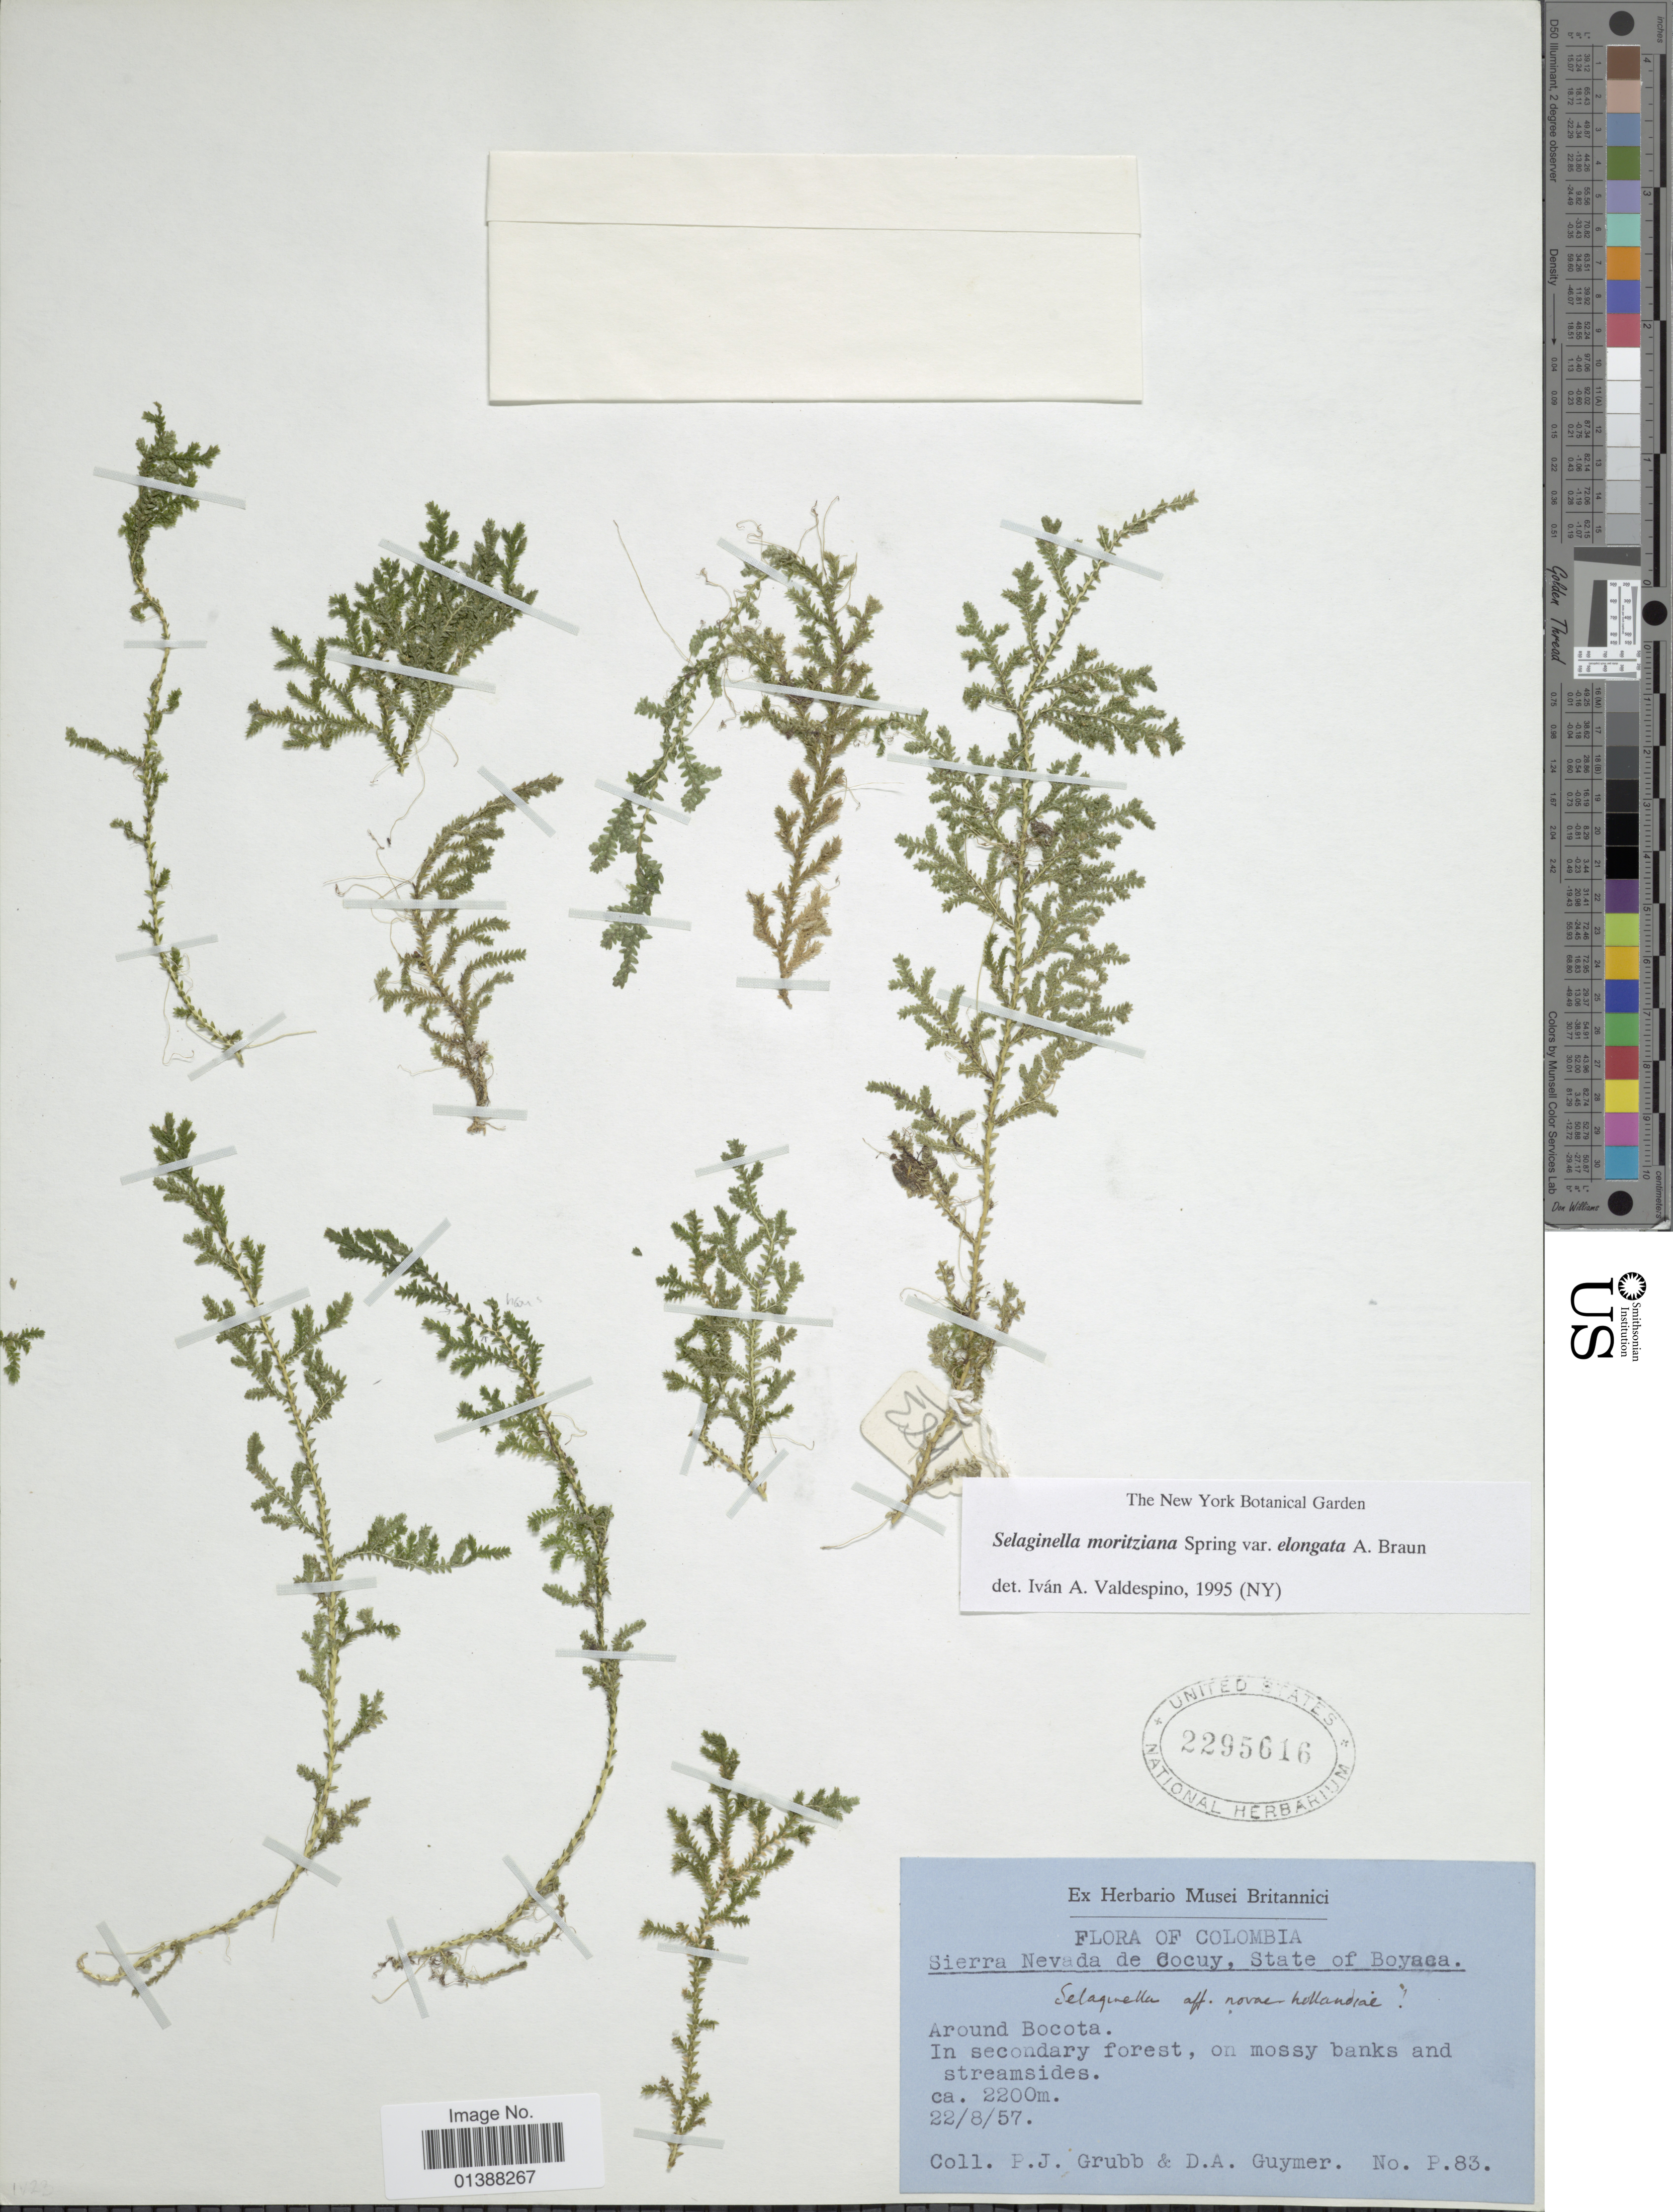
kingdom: Plantae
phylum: Tracheophyta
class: Lycopodiopsida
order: Selaginellales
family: Selaginellaceae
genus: Selaginella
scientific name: Selaginella moritziana var. elongata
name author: A. Braun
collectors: P. J. Grubb & D. Guymer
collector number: P.83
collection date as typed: Transcribed d/m/y: 22/8/57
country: Colombia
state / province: Boyacá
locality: Sierra Nevada de Cocuy,State of Boyaca, Around Bocota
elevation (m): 2200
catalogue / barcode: US 2295616